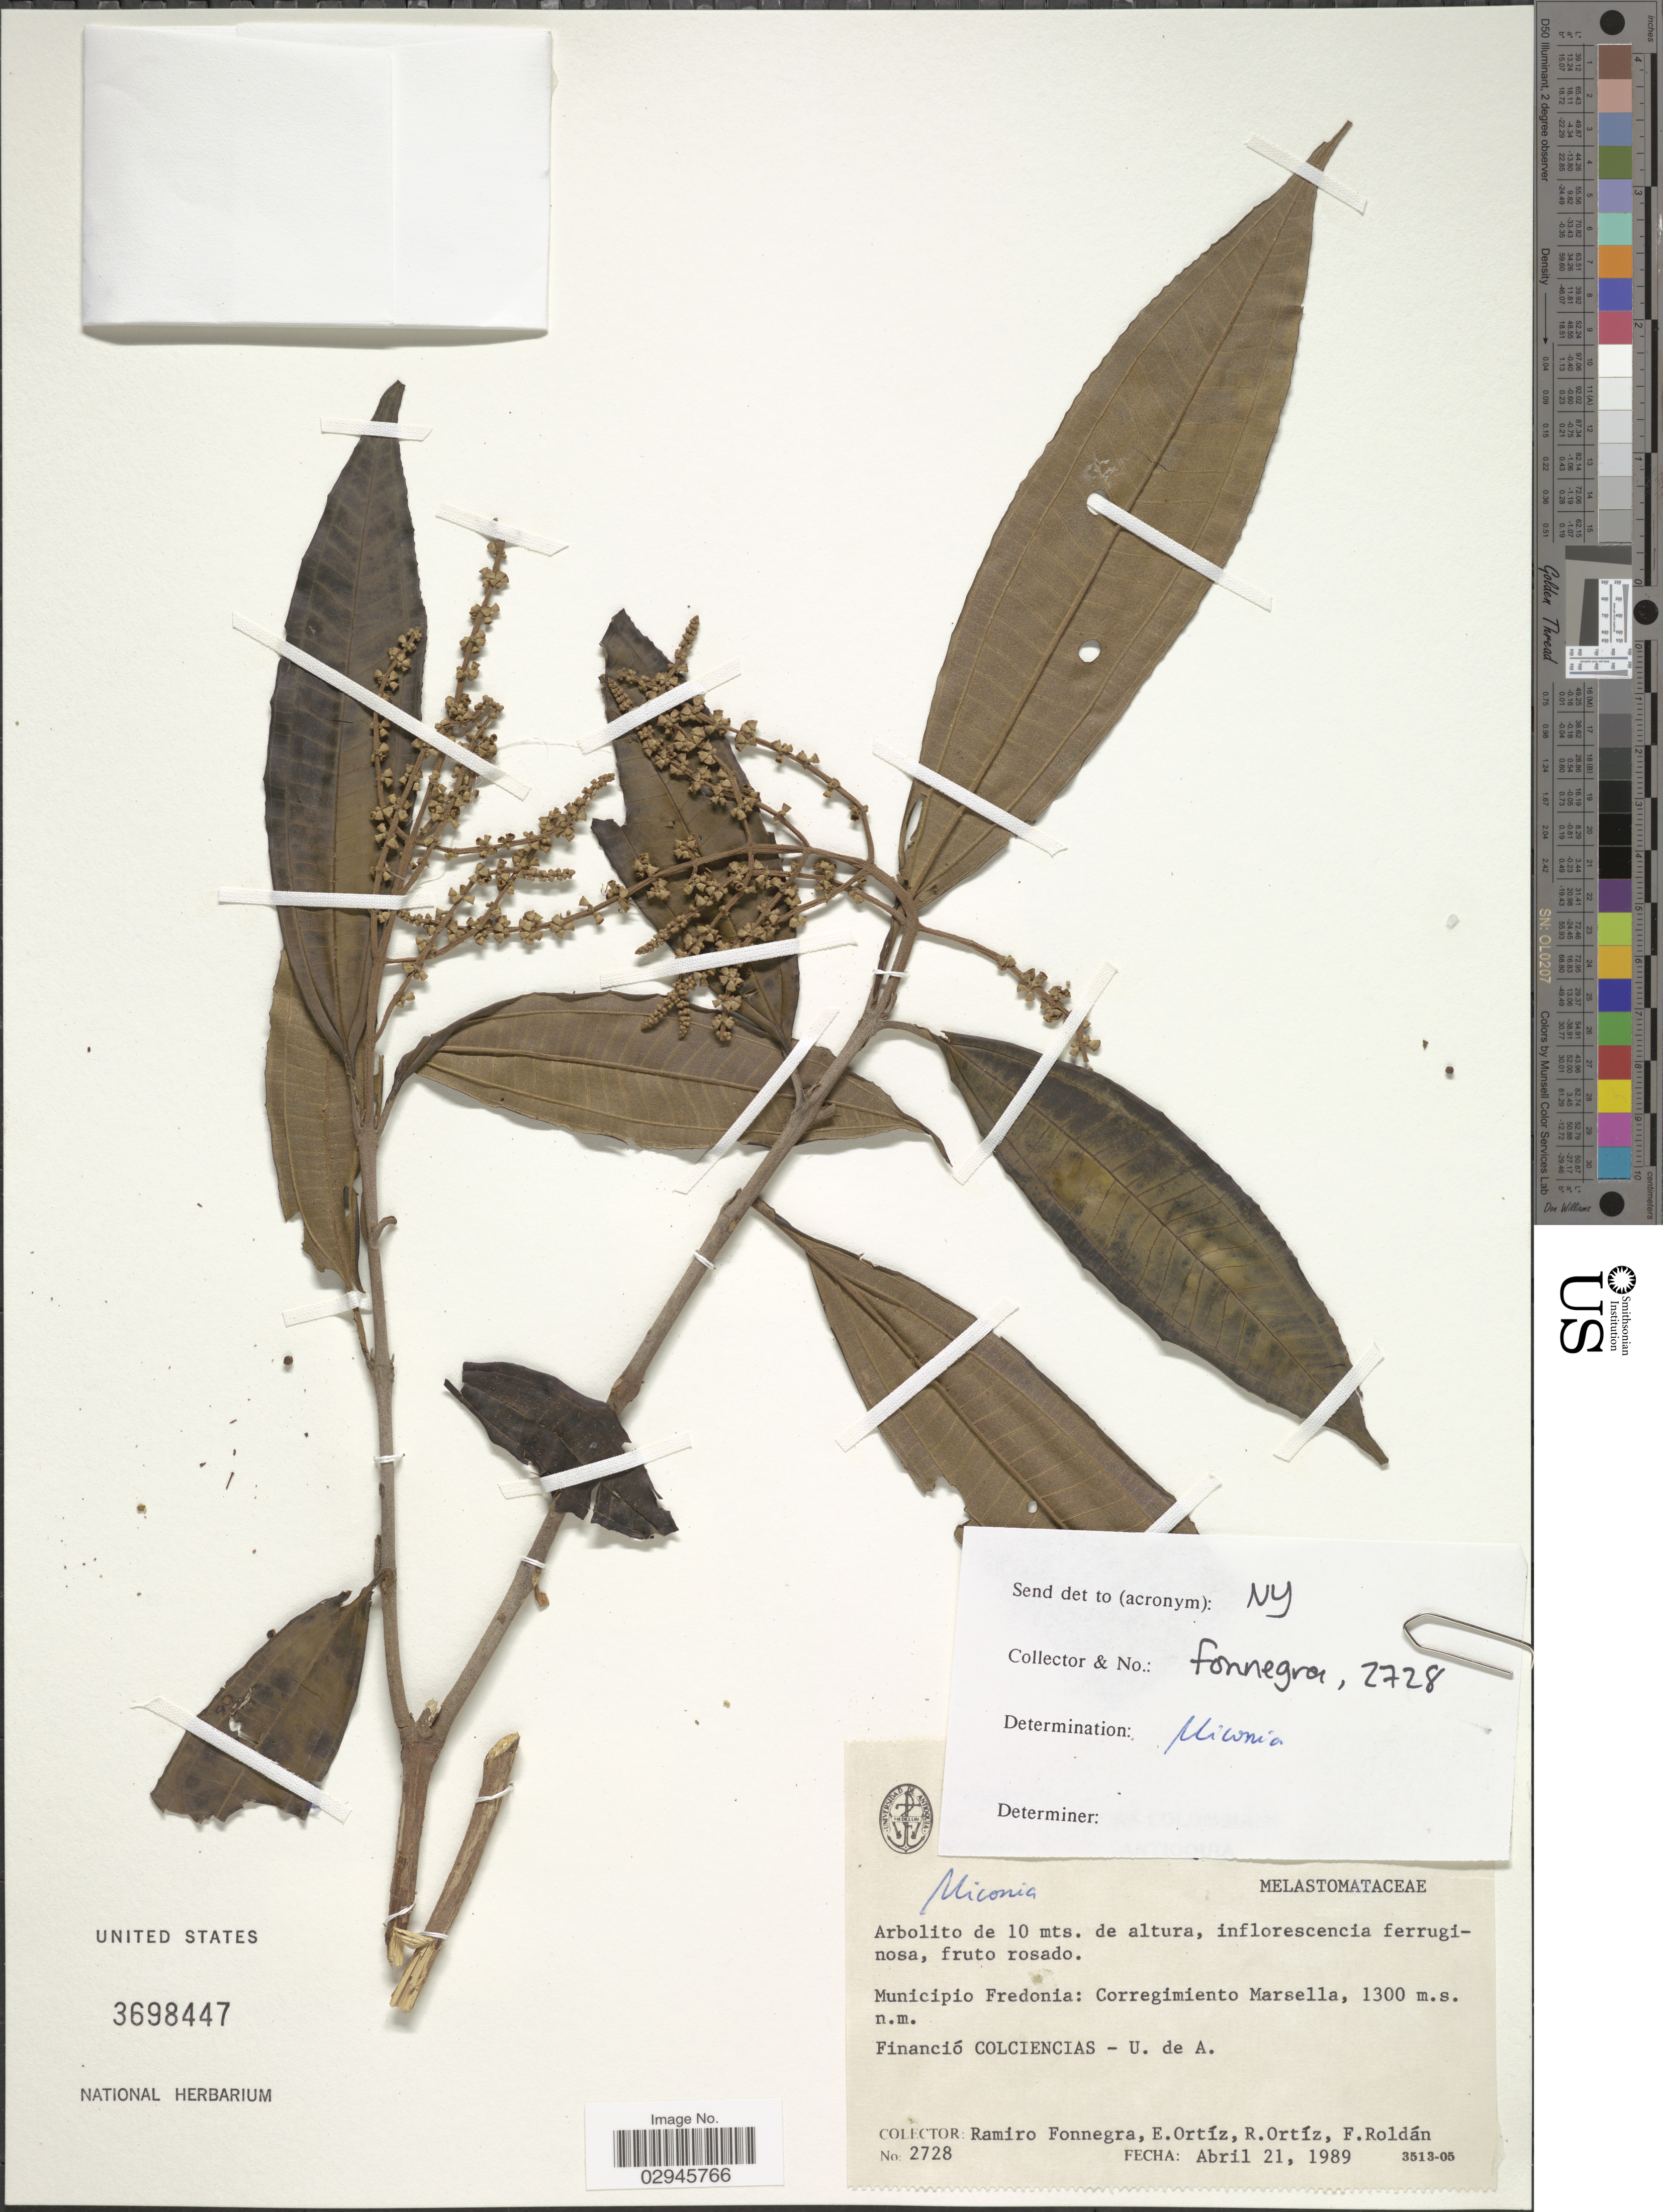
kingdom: Plantae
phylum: Tracheophyta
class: Magnoliopsida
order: Myrtales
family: Melastomataceae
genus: Miconia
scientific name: Miconia spicellata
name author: Bonpl. ex Naudin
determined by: Michelangeli, F. A.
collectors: R. Fonnegra, E. Ortíz, R. Ortíz & F. J. Roldán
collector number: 2728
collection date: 1989-04-21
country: Colombia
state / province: Antioquia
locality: Municipio Fredonia: Corregimiento Marsella.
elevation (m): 1300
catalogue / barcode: US 3698447